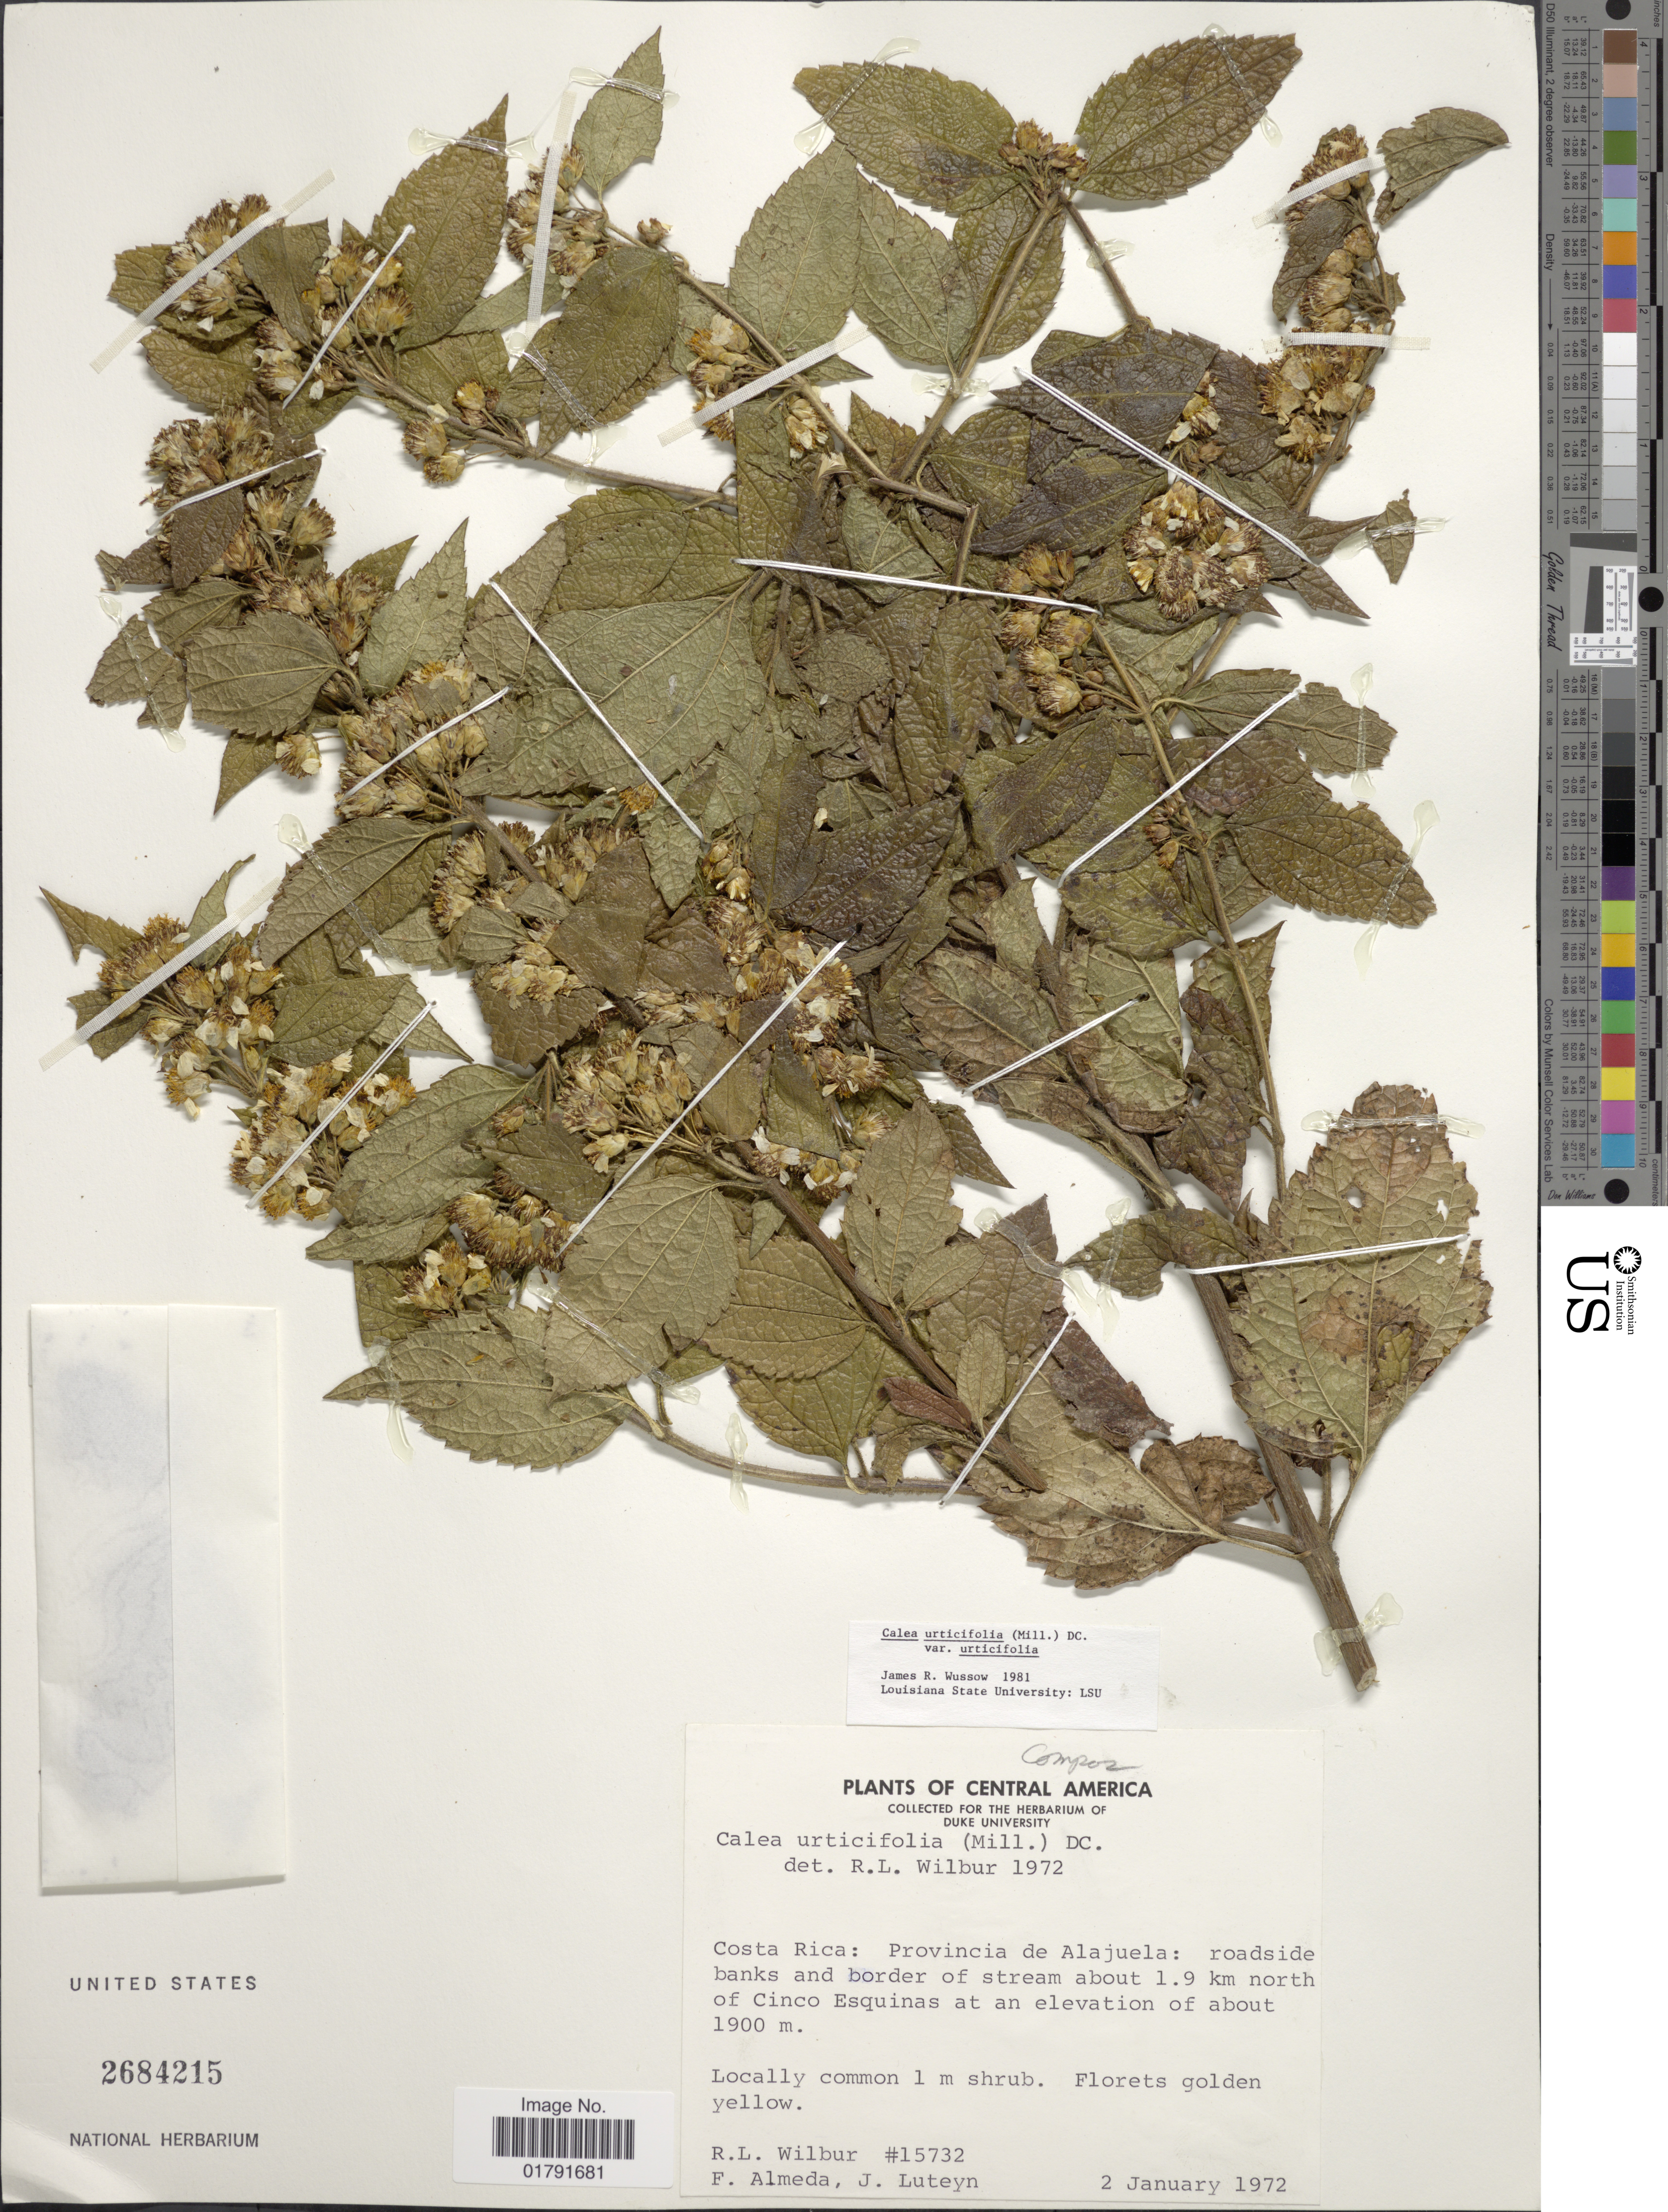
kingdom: Plantae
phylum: Tracheophyta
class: Magnoliopsida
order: Asterales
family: Asteraceae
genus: Calea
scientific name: Calea urticifolia var. urticifolia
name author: (Mill.) DC.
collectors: R. L. Wilbur, F. Almeda & J. L. Luteyn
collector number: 15732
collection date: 1972-01-02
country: Costa Rica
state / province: Alajuela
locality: Roadside banks and border of stream about 1.9 km north of Cinco Esquinas.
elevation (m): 1900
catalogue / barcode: US 2684215